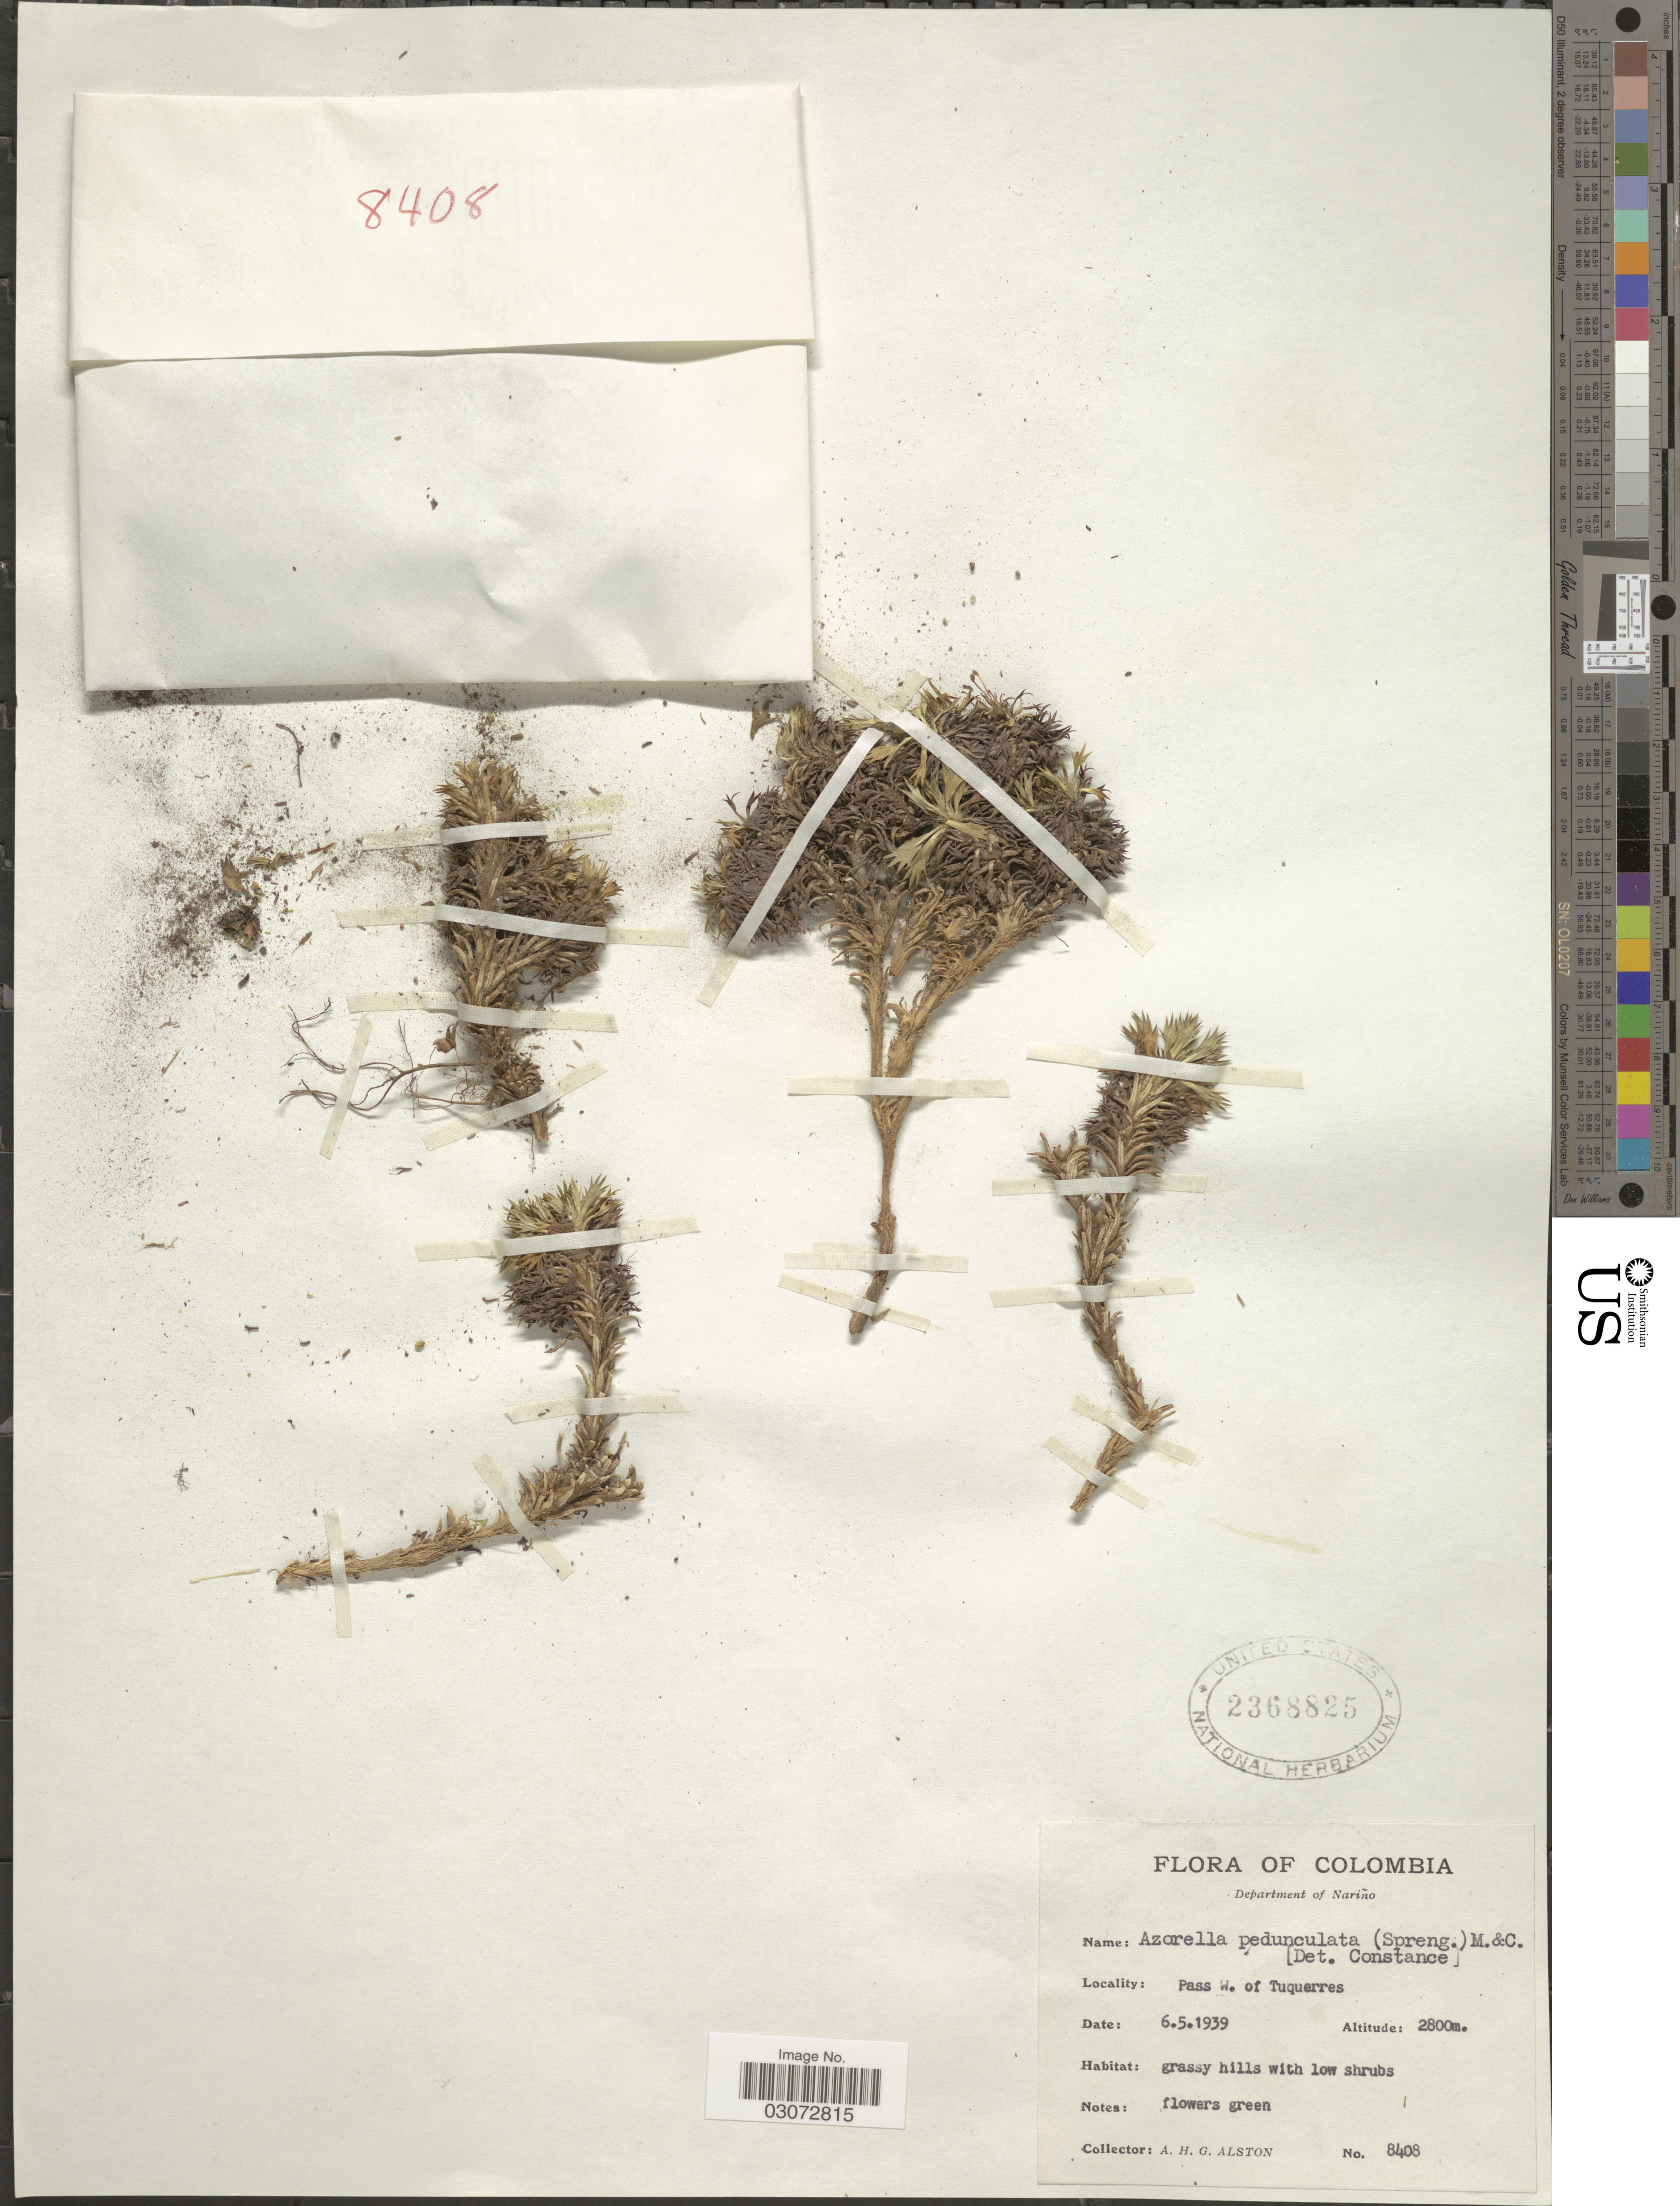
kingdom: Plantae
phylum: Tracheophyta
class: Magnoliopsida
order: Apiales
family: Apiaceae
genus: Azorella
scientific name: Azorella pedunculata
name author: (Spreng.) Mathias & Constance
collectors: A. H. Alston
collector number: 8408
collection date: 1939-05-06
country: Colombia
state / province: Nariño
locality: Department of Nariño. Pass W. of Tuquerres.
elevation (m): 2800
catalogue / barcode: US 2368825